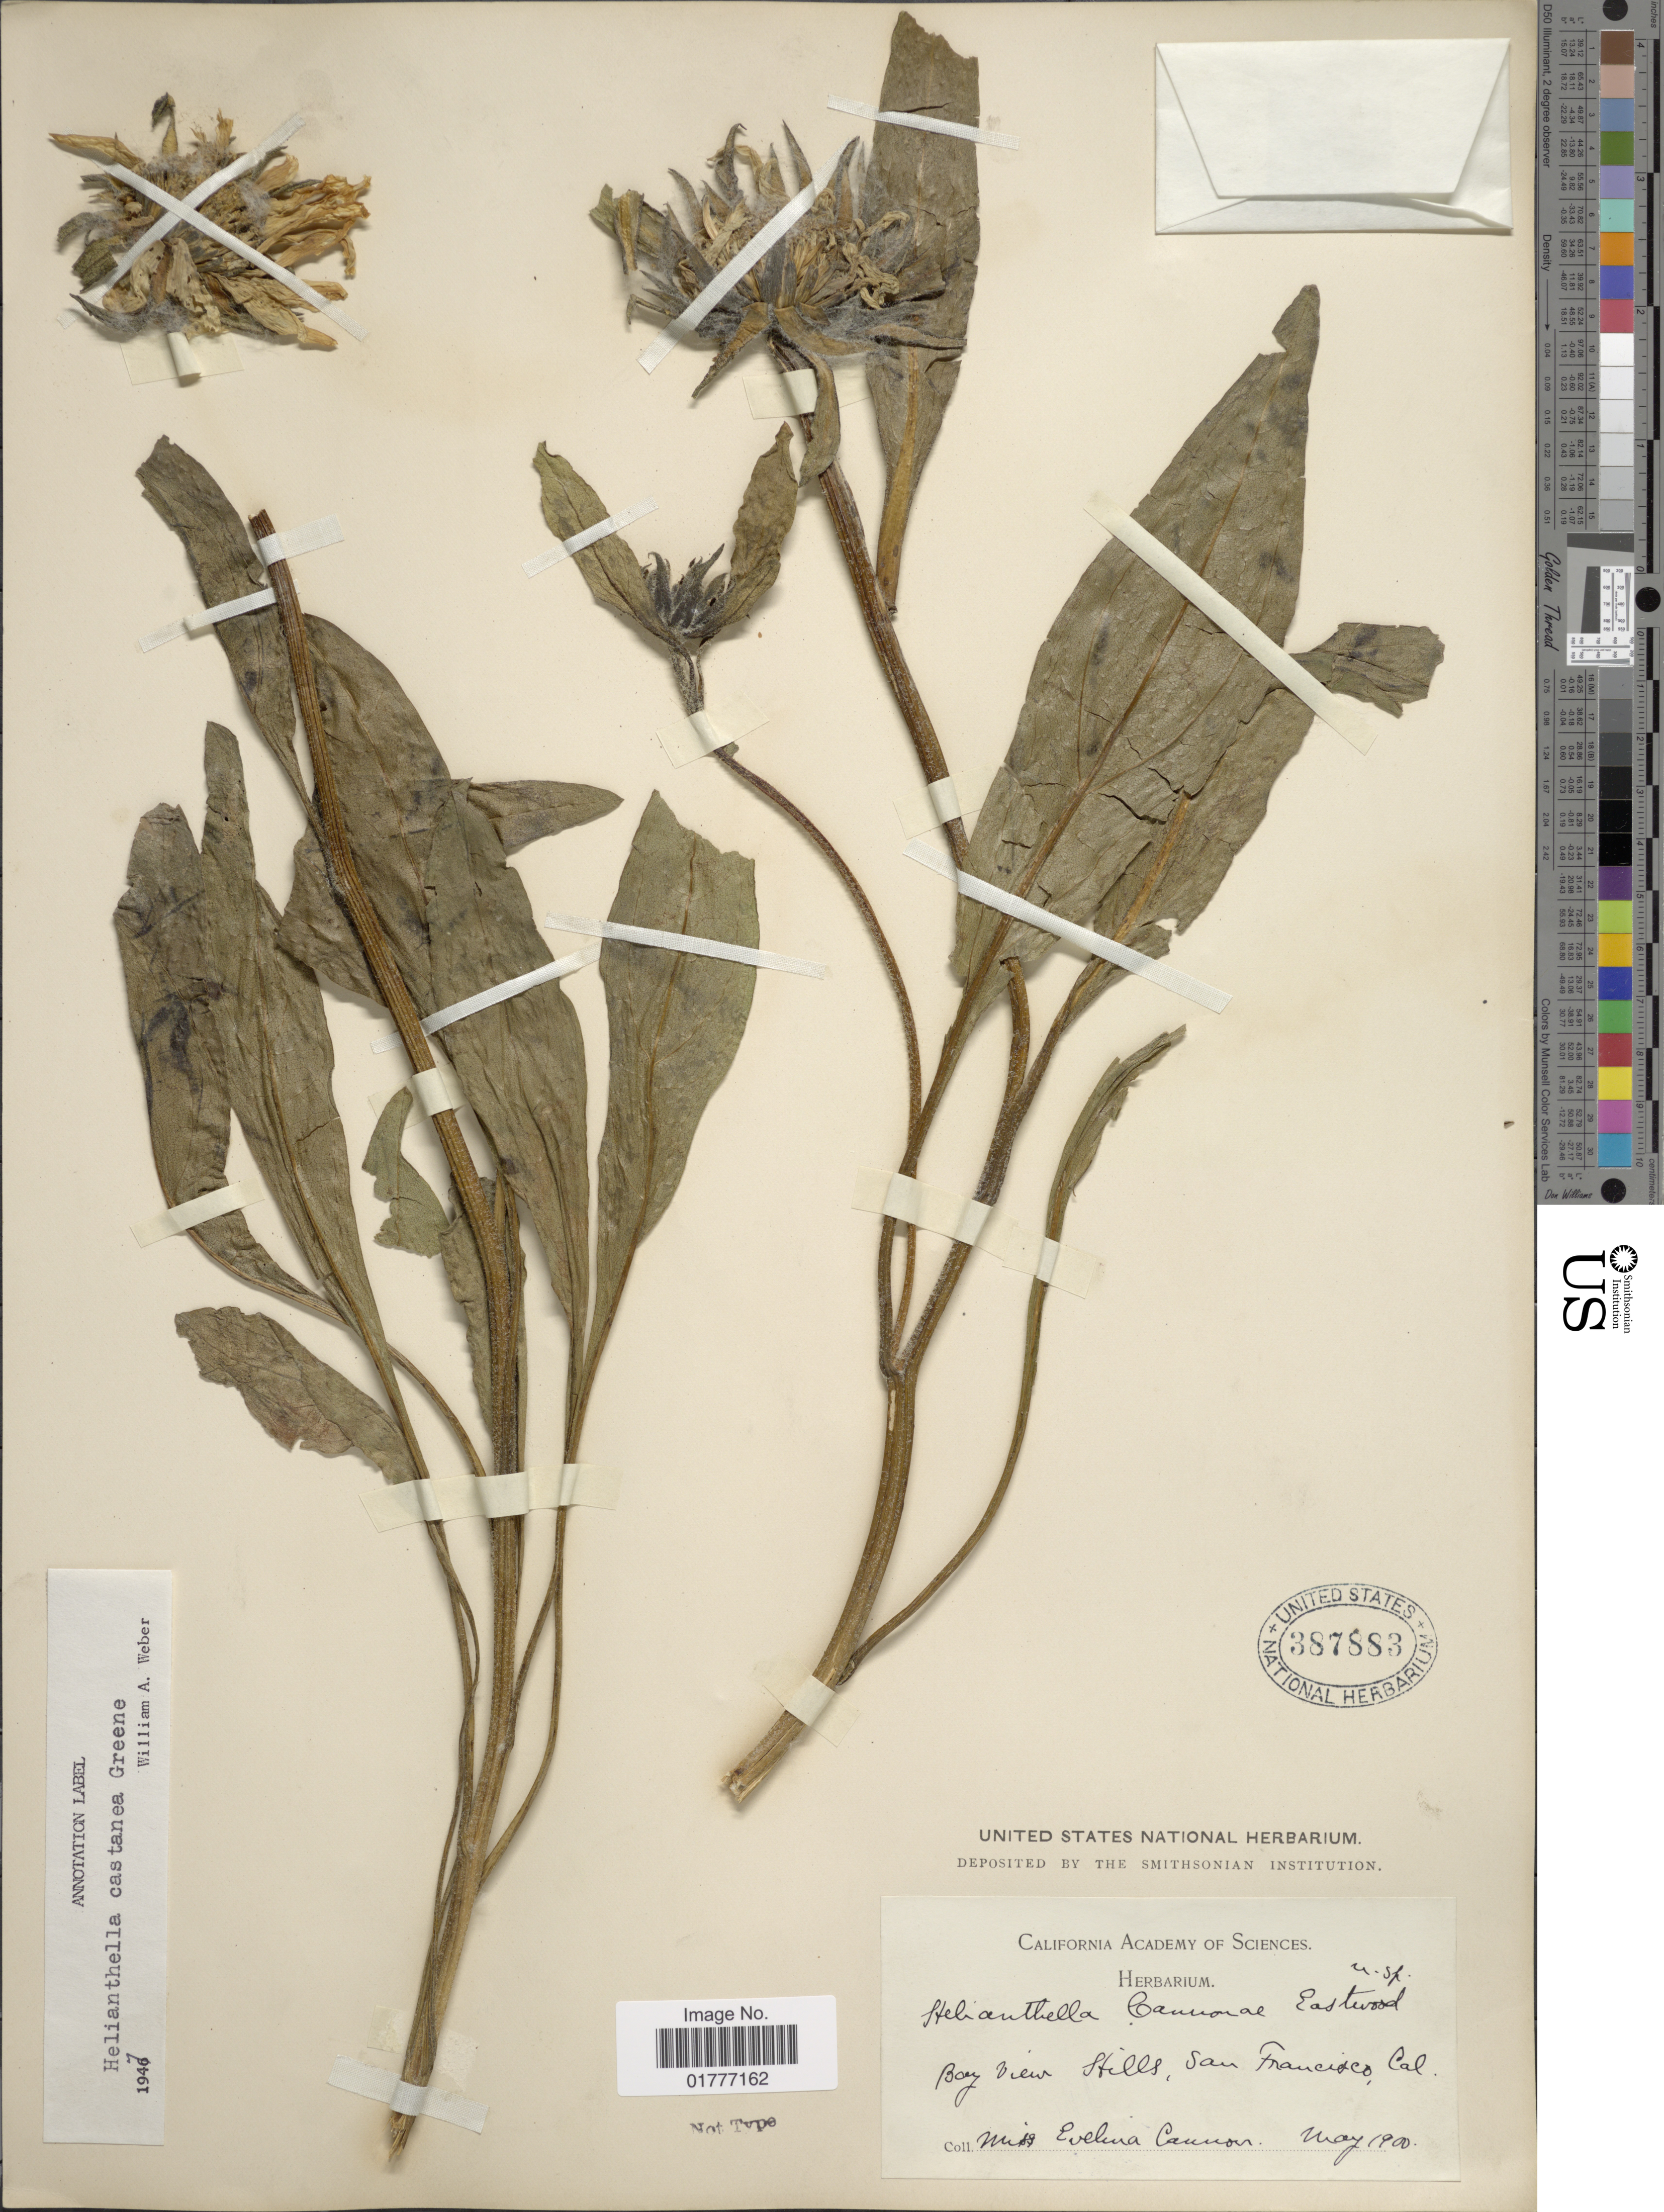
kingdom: Plantae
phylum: Tracheophyta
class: Magnoliopsida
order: Asterales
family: Asteraceae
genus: Helianthella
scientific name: Helianthella castanea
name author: Greene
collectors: E. Cannon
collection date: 1900-05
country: United States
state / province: California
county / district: San Francisco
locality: Bay View Hills, San Francisco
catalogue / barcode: US 387883